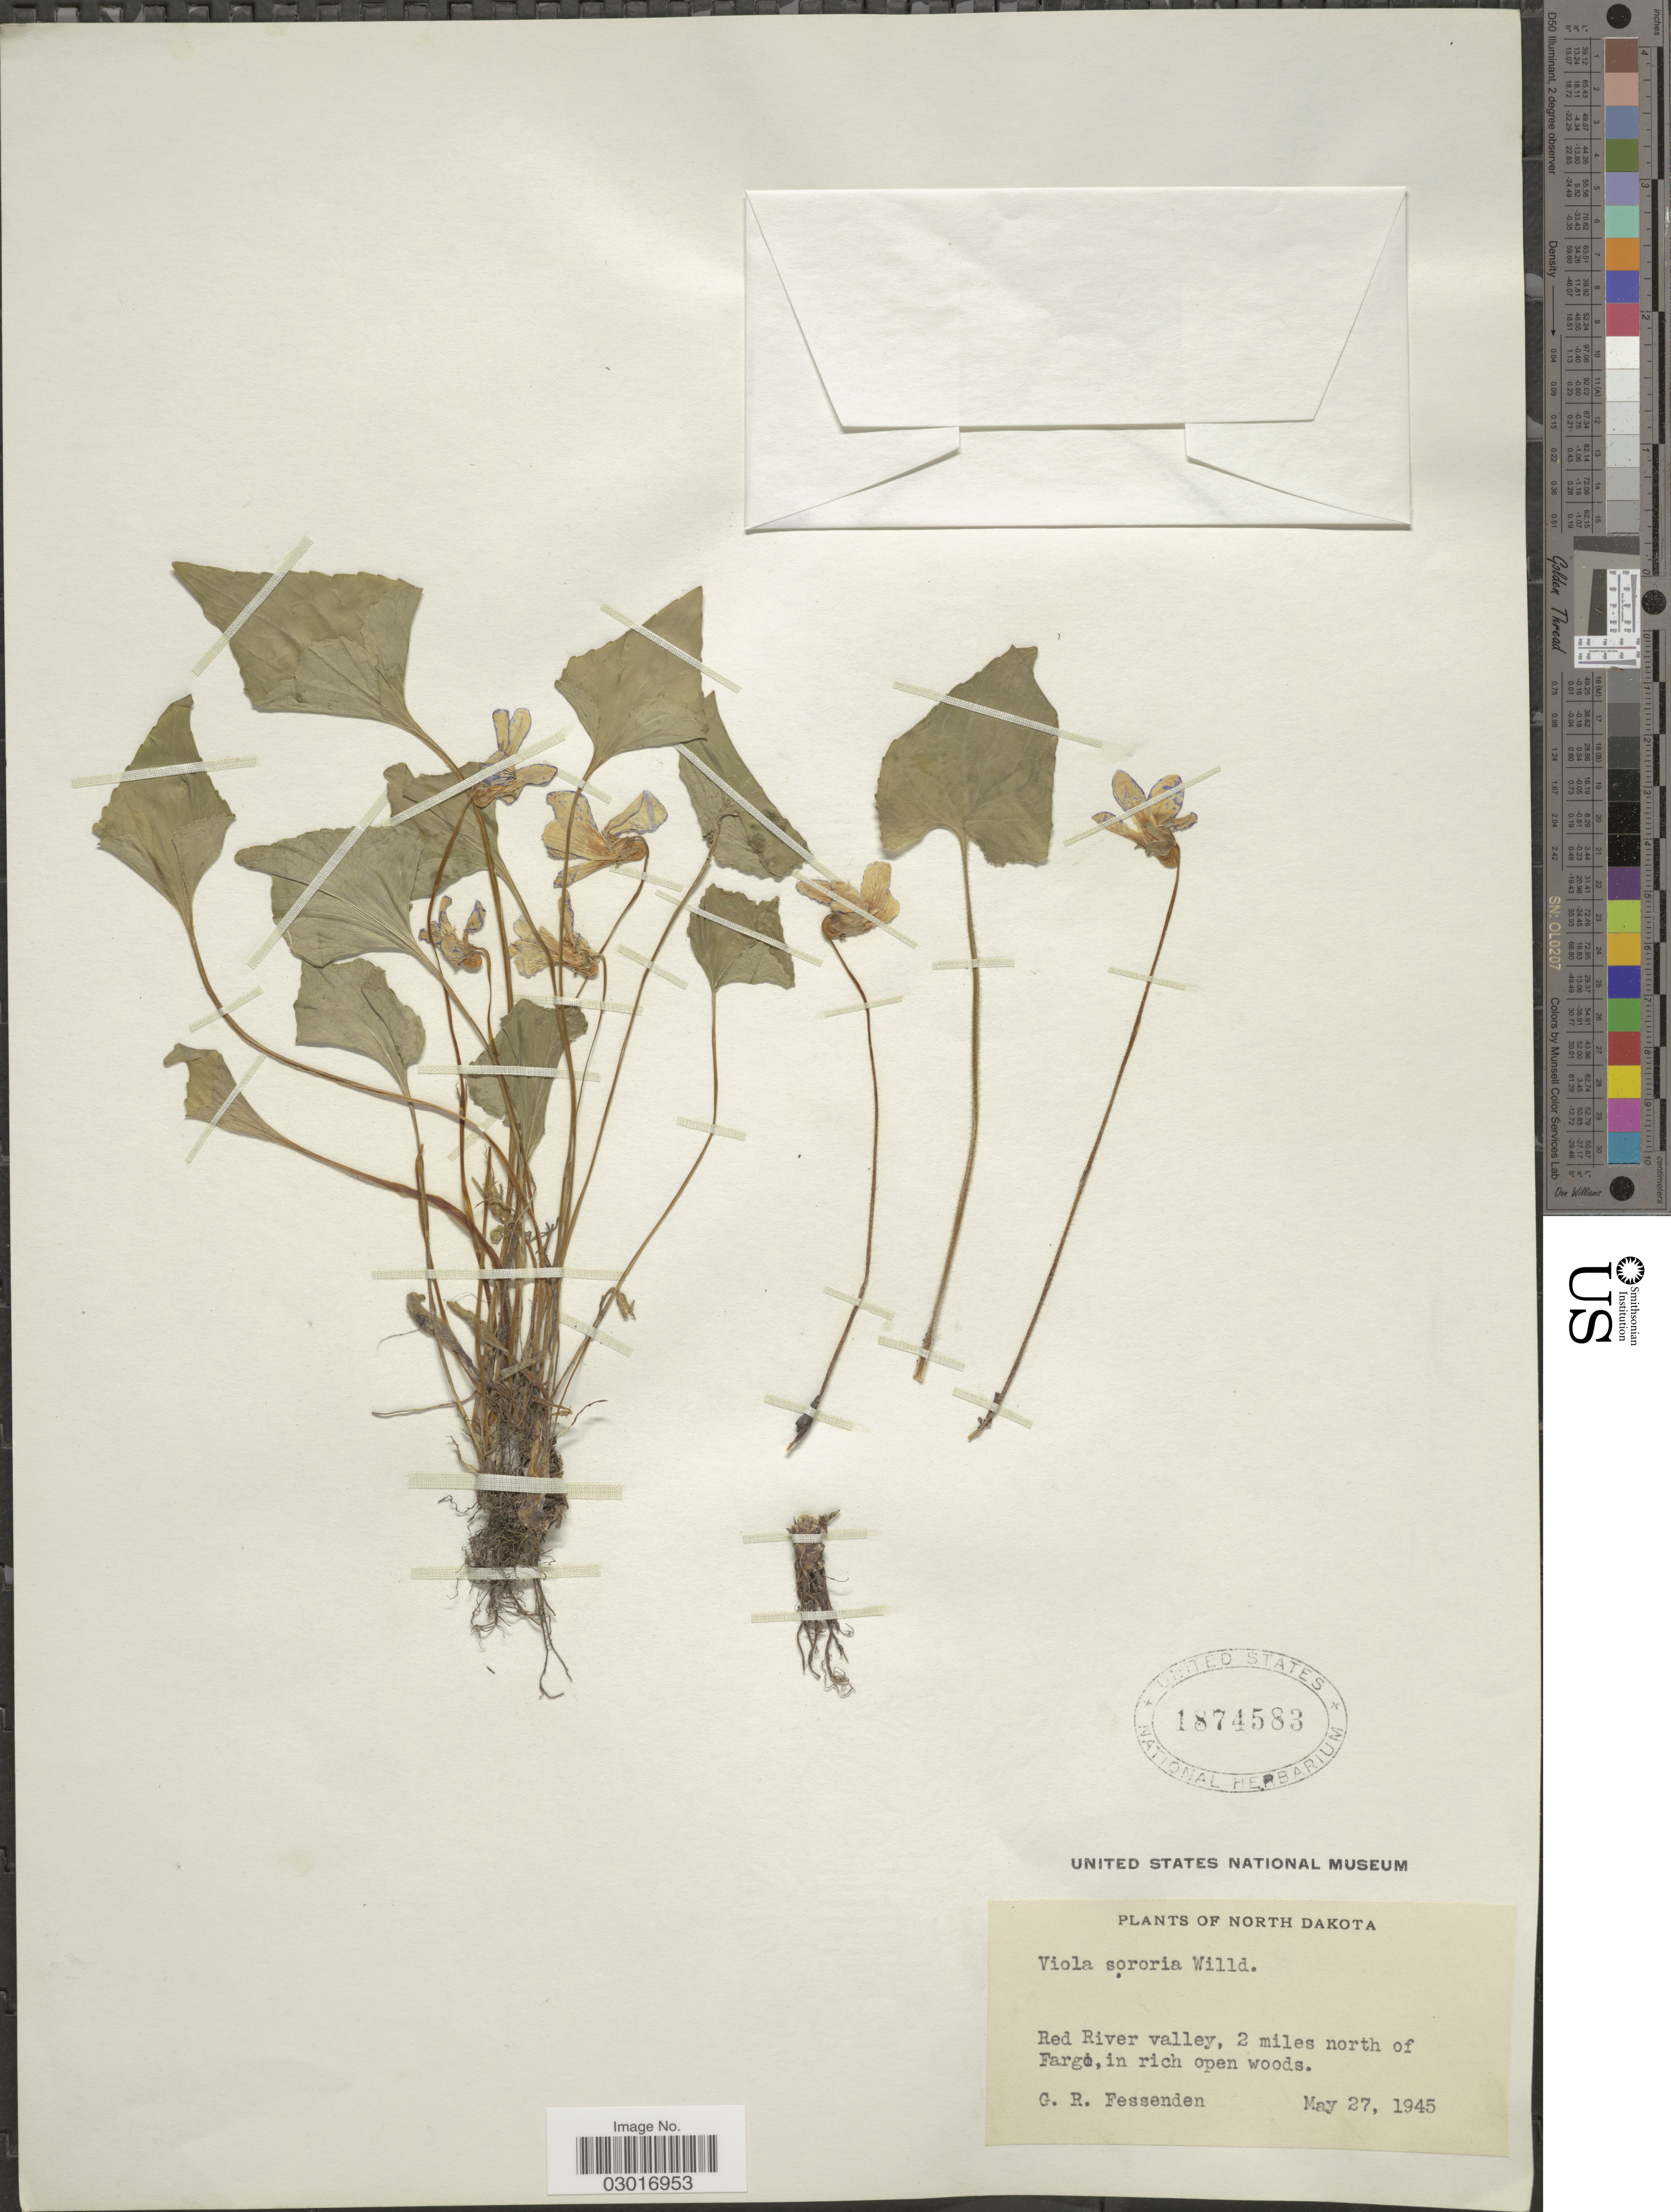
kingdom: Plantae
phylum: Tracheophyta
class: Magnoliopsida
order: Malpighiales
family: Violaceae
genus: Viola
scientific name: Viola sororia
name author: Willd.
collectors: G. Fessenden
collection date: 1945-05-27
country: United States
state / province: North Dakota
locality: Red River valley, 2 miles north of Fargo.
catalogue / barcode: US 1874583